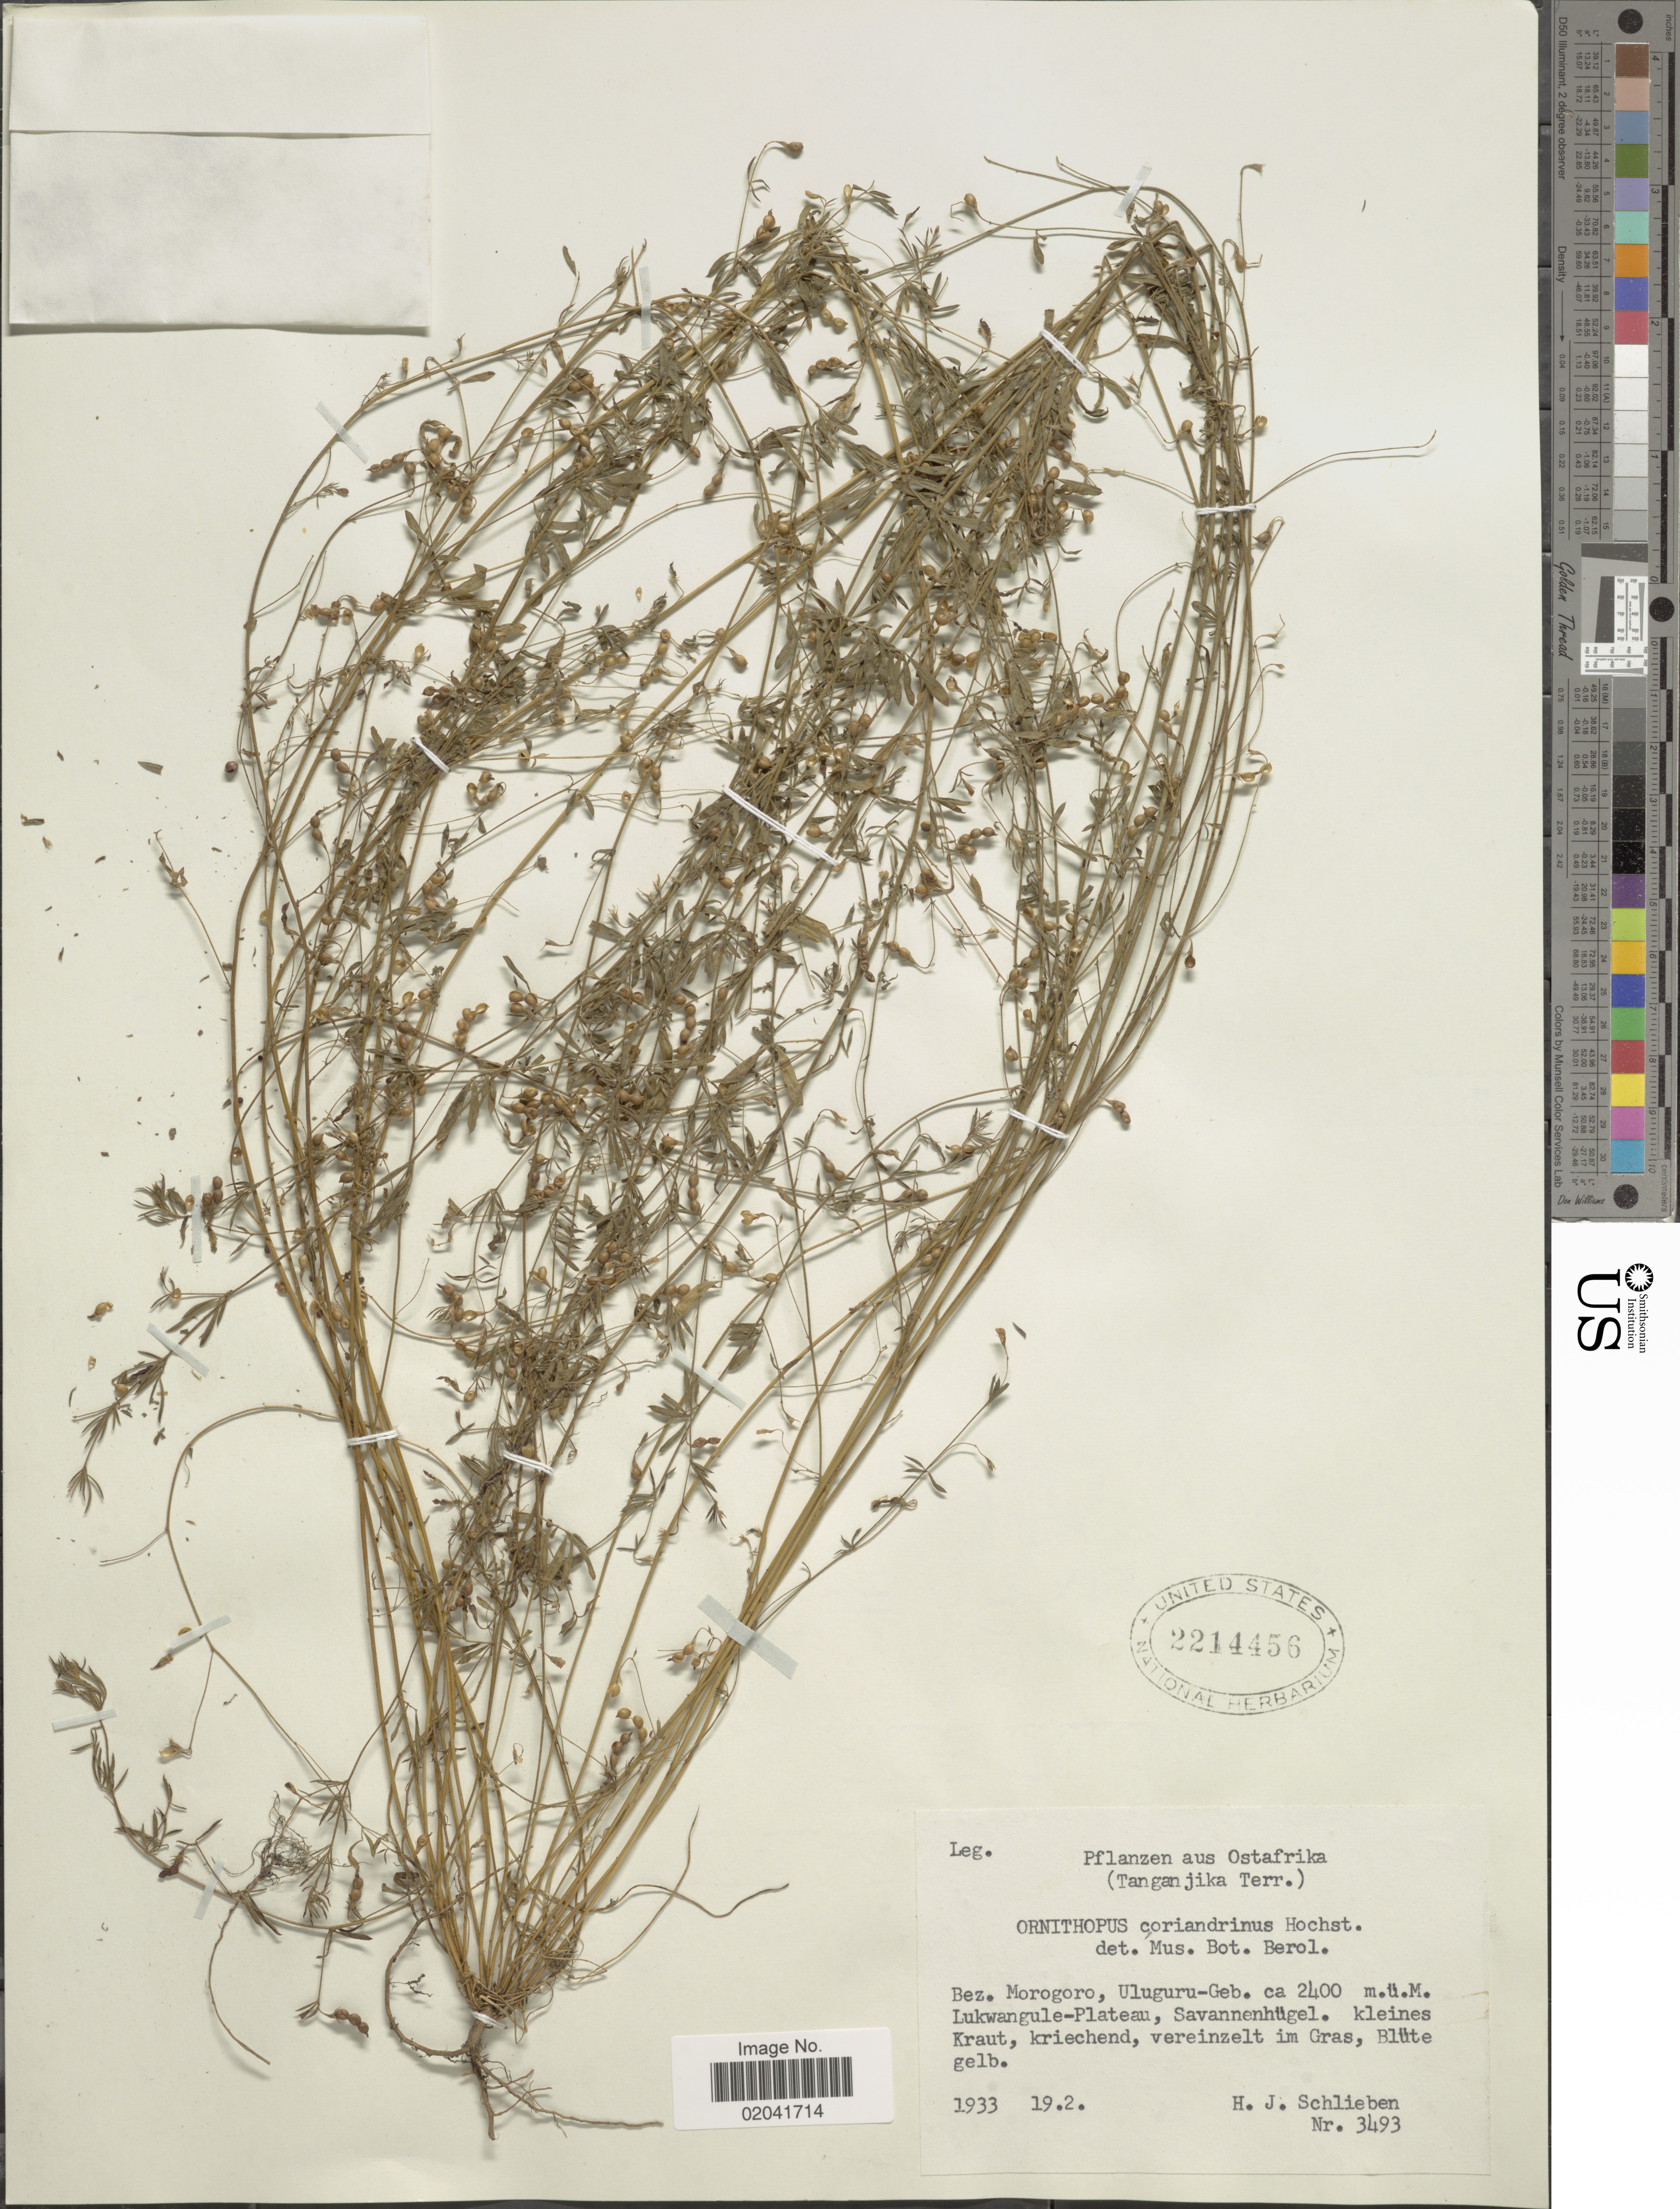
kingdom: Plantae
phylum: Tracheophyta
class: Magnoliopsida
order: Fabales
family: Fabaceae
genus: Ornithopus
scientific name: Ornithopus coriandrinus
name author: Hochst. & Steud. ex Fielding & Gardner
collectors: H. J. Schlieben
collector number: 3493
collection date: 1933-02-19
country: Tanzania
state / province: Morogoro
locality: Ostafrika, Bez. Morogoro, Uluguru-Geb. Lukwangule-Plateau, Savannenhügel. kleines Kraut, kriechend, vereinzelt im Gras, Blüte gelb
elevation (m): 2400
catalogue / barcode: US 2214456